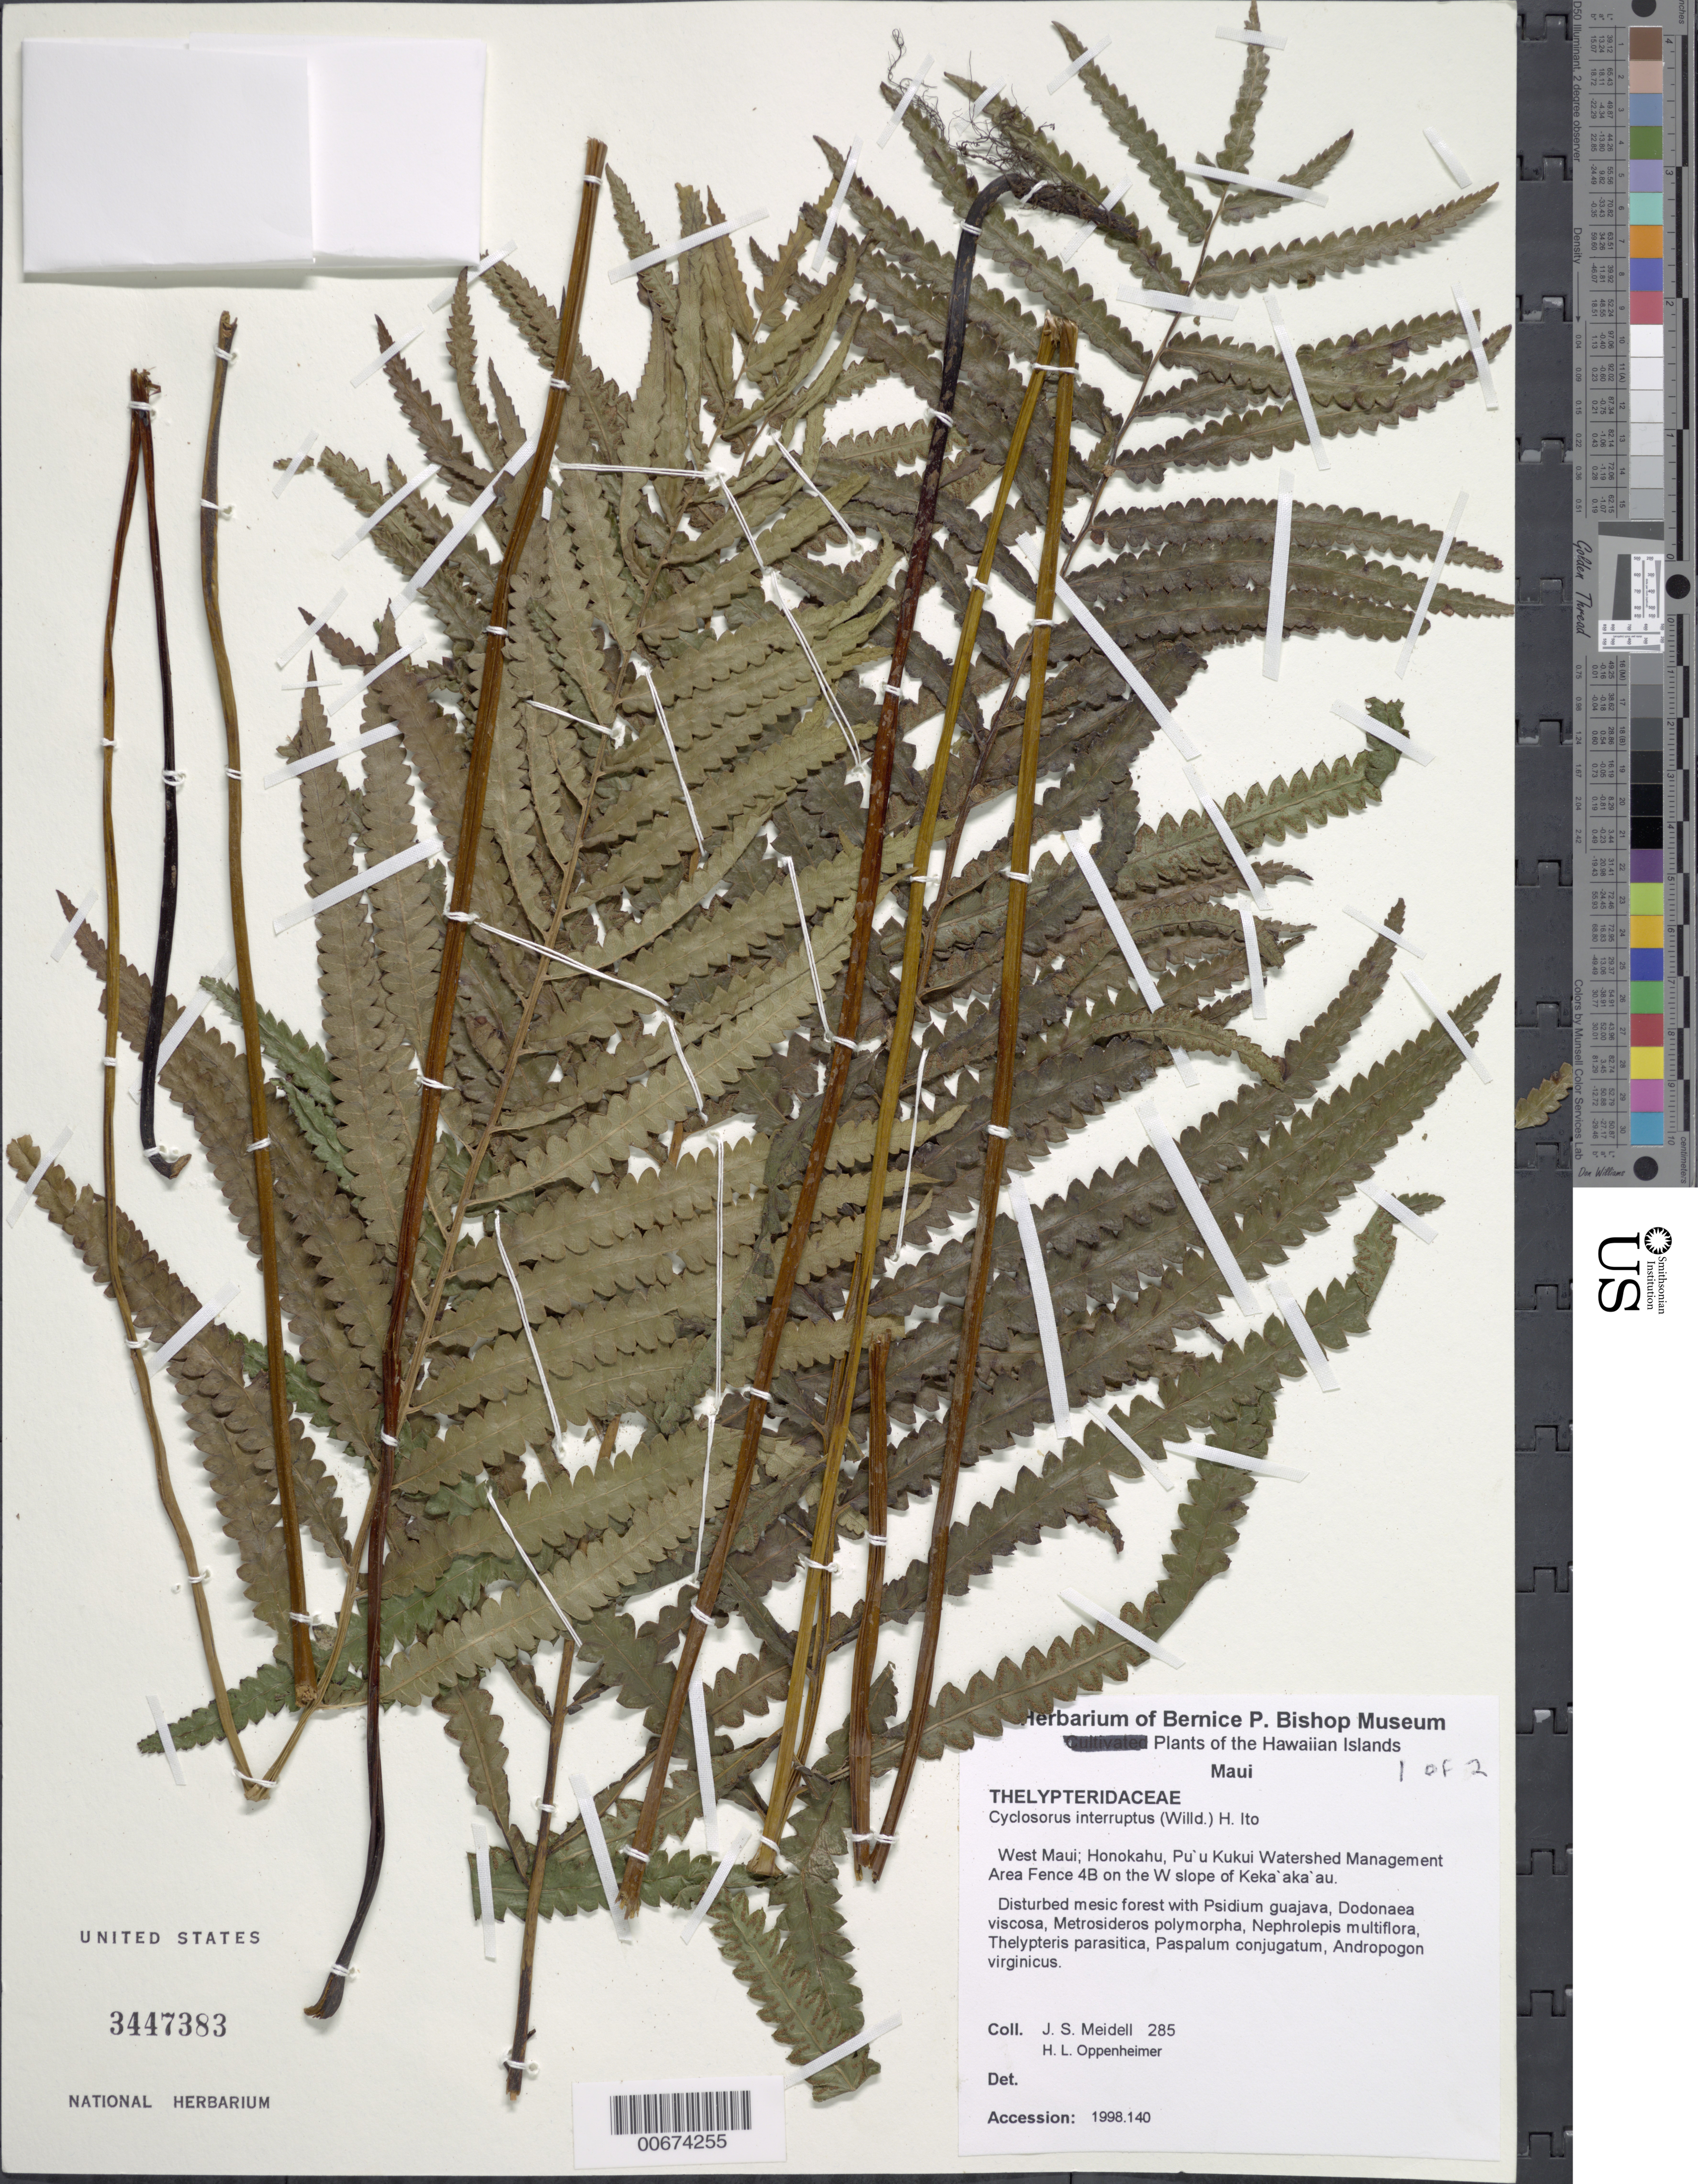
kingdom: Plantae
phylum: Tracheophyta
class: Polypodiopsida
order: Polypodiales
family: Thelypteridaceae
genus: Cyclosorus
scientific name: Cyclosorus interruptus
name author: (Willd.) H. Itô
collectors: J. Meidell & H. L. Oppenheimer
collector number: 285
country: United States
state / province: Hawaii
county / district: Maui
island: Maui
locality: W Maui; Honokahu, Pu'u Kukui Watershed Management Area fence 4B on the W slope of Keka'aka'au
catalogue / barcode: US 3447383